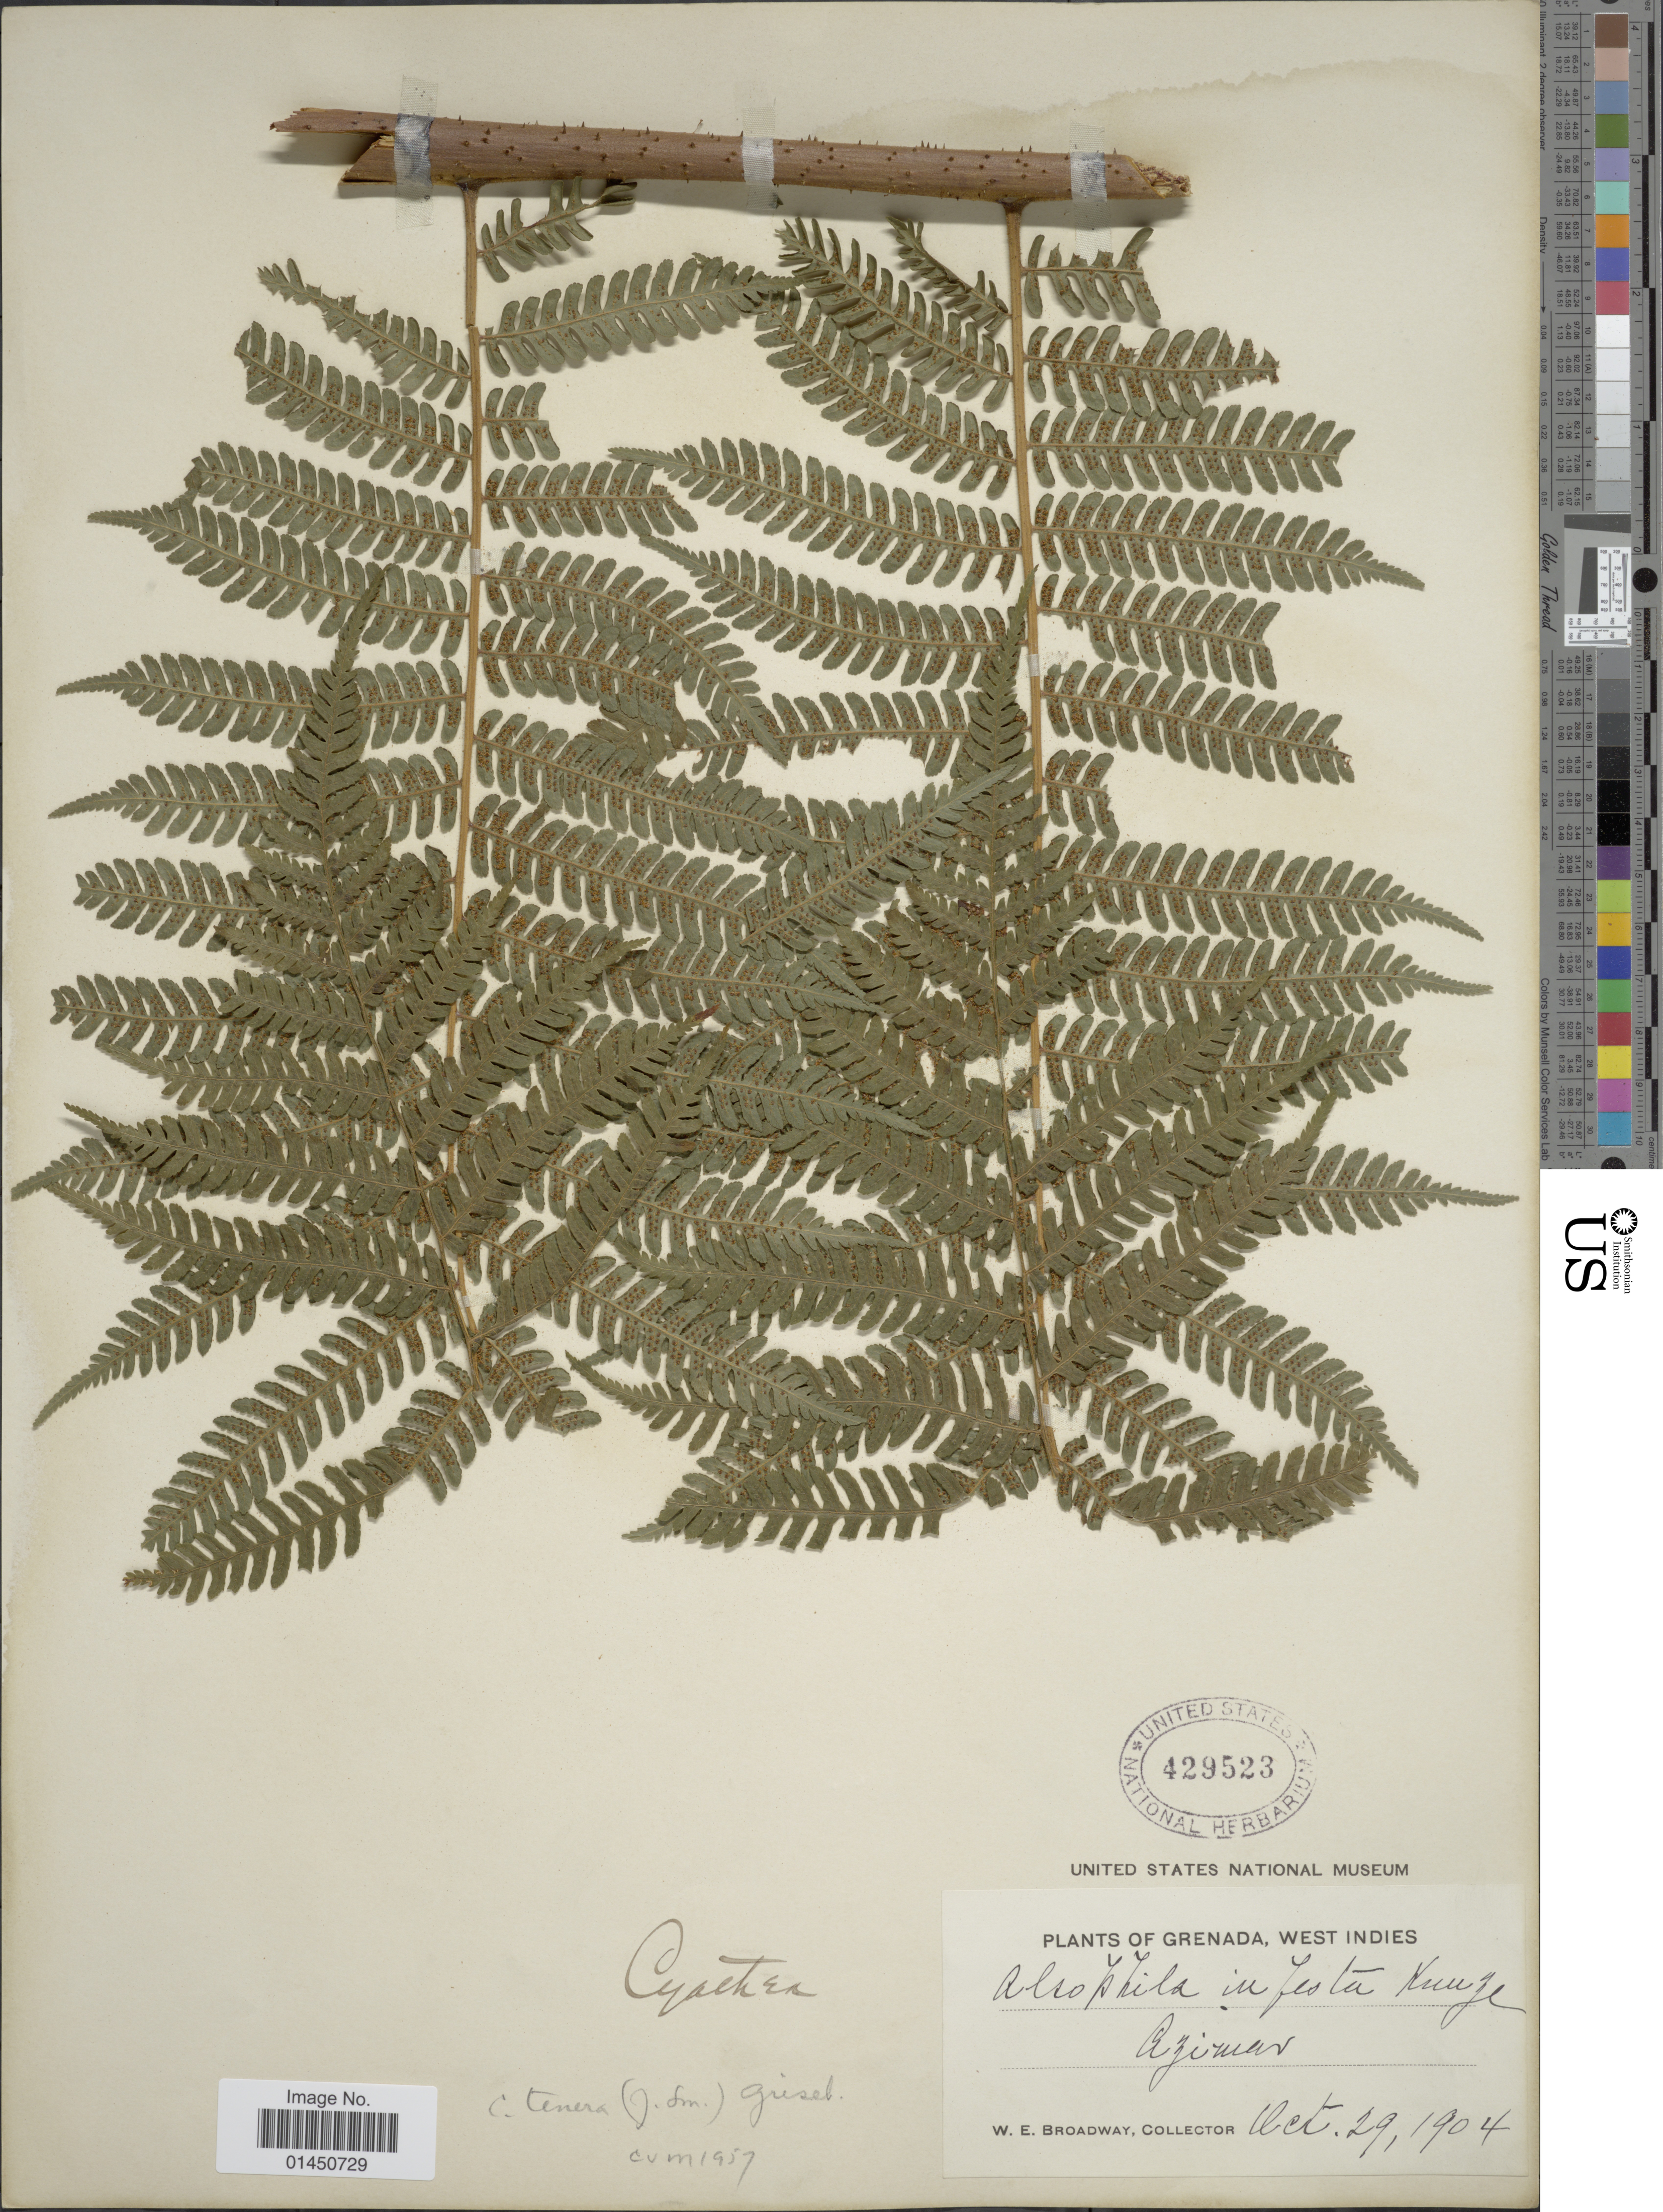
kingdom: Plantae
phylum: Tracheophyta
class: Polypodiopsida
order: Cyatheales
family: Cyatheaceae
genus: Cyathea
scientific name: Cyathea tenera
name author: (J. Sm. ex Hook.) T. Moore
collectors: W. E. Broadway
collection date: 1904-10-29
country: Grenada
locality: Azimar.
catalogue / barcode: US 429523